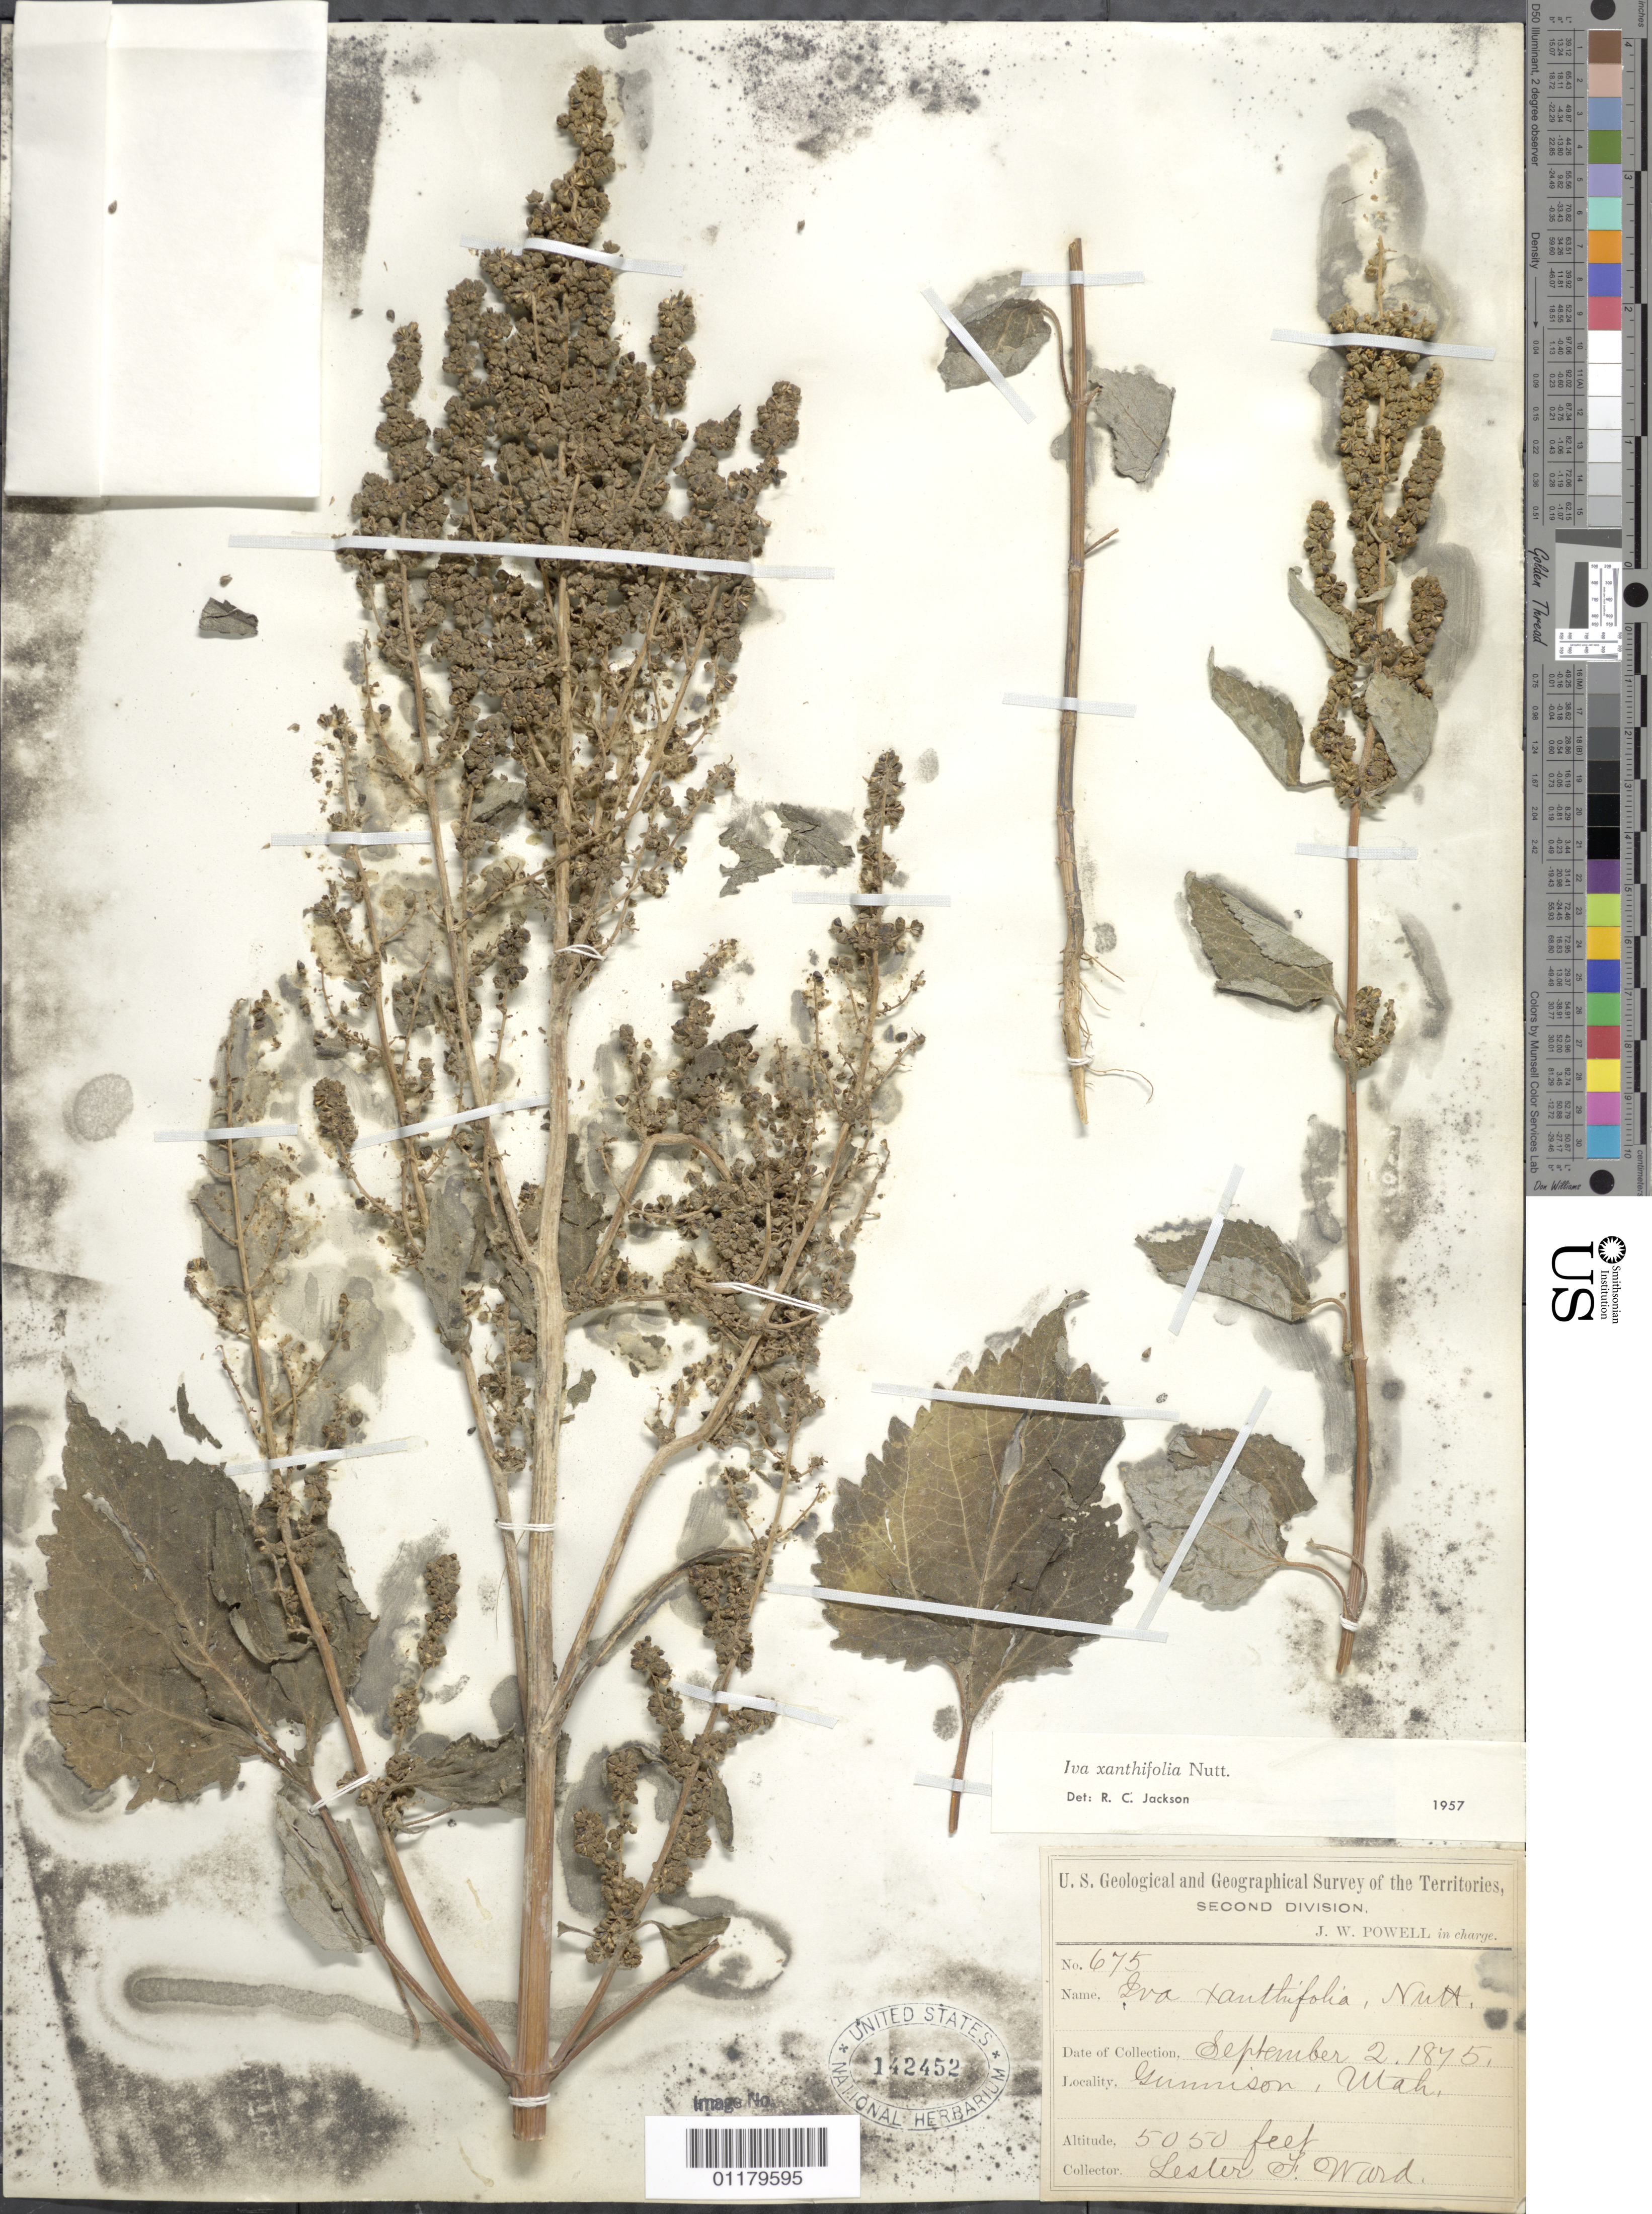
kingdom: Plantae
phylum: Tracheophyta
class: Magnoliopsida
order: Asterales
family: Asteraceae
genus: Iva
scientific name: Iva xanthifolia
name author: Nutt.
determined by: Jackson, R. C.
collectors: L. F. Ward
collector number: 675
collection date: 1875-09-02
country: United States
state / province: Utah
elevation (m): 1539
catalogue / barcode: US 142452